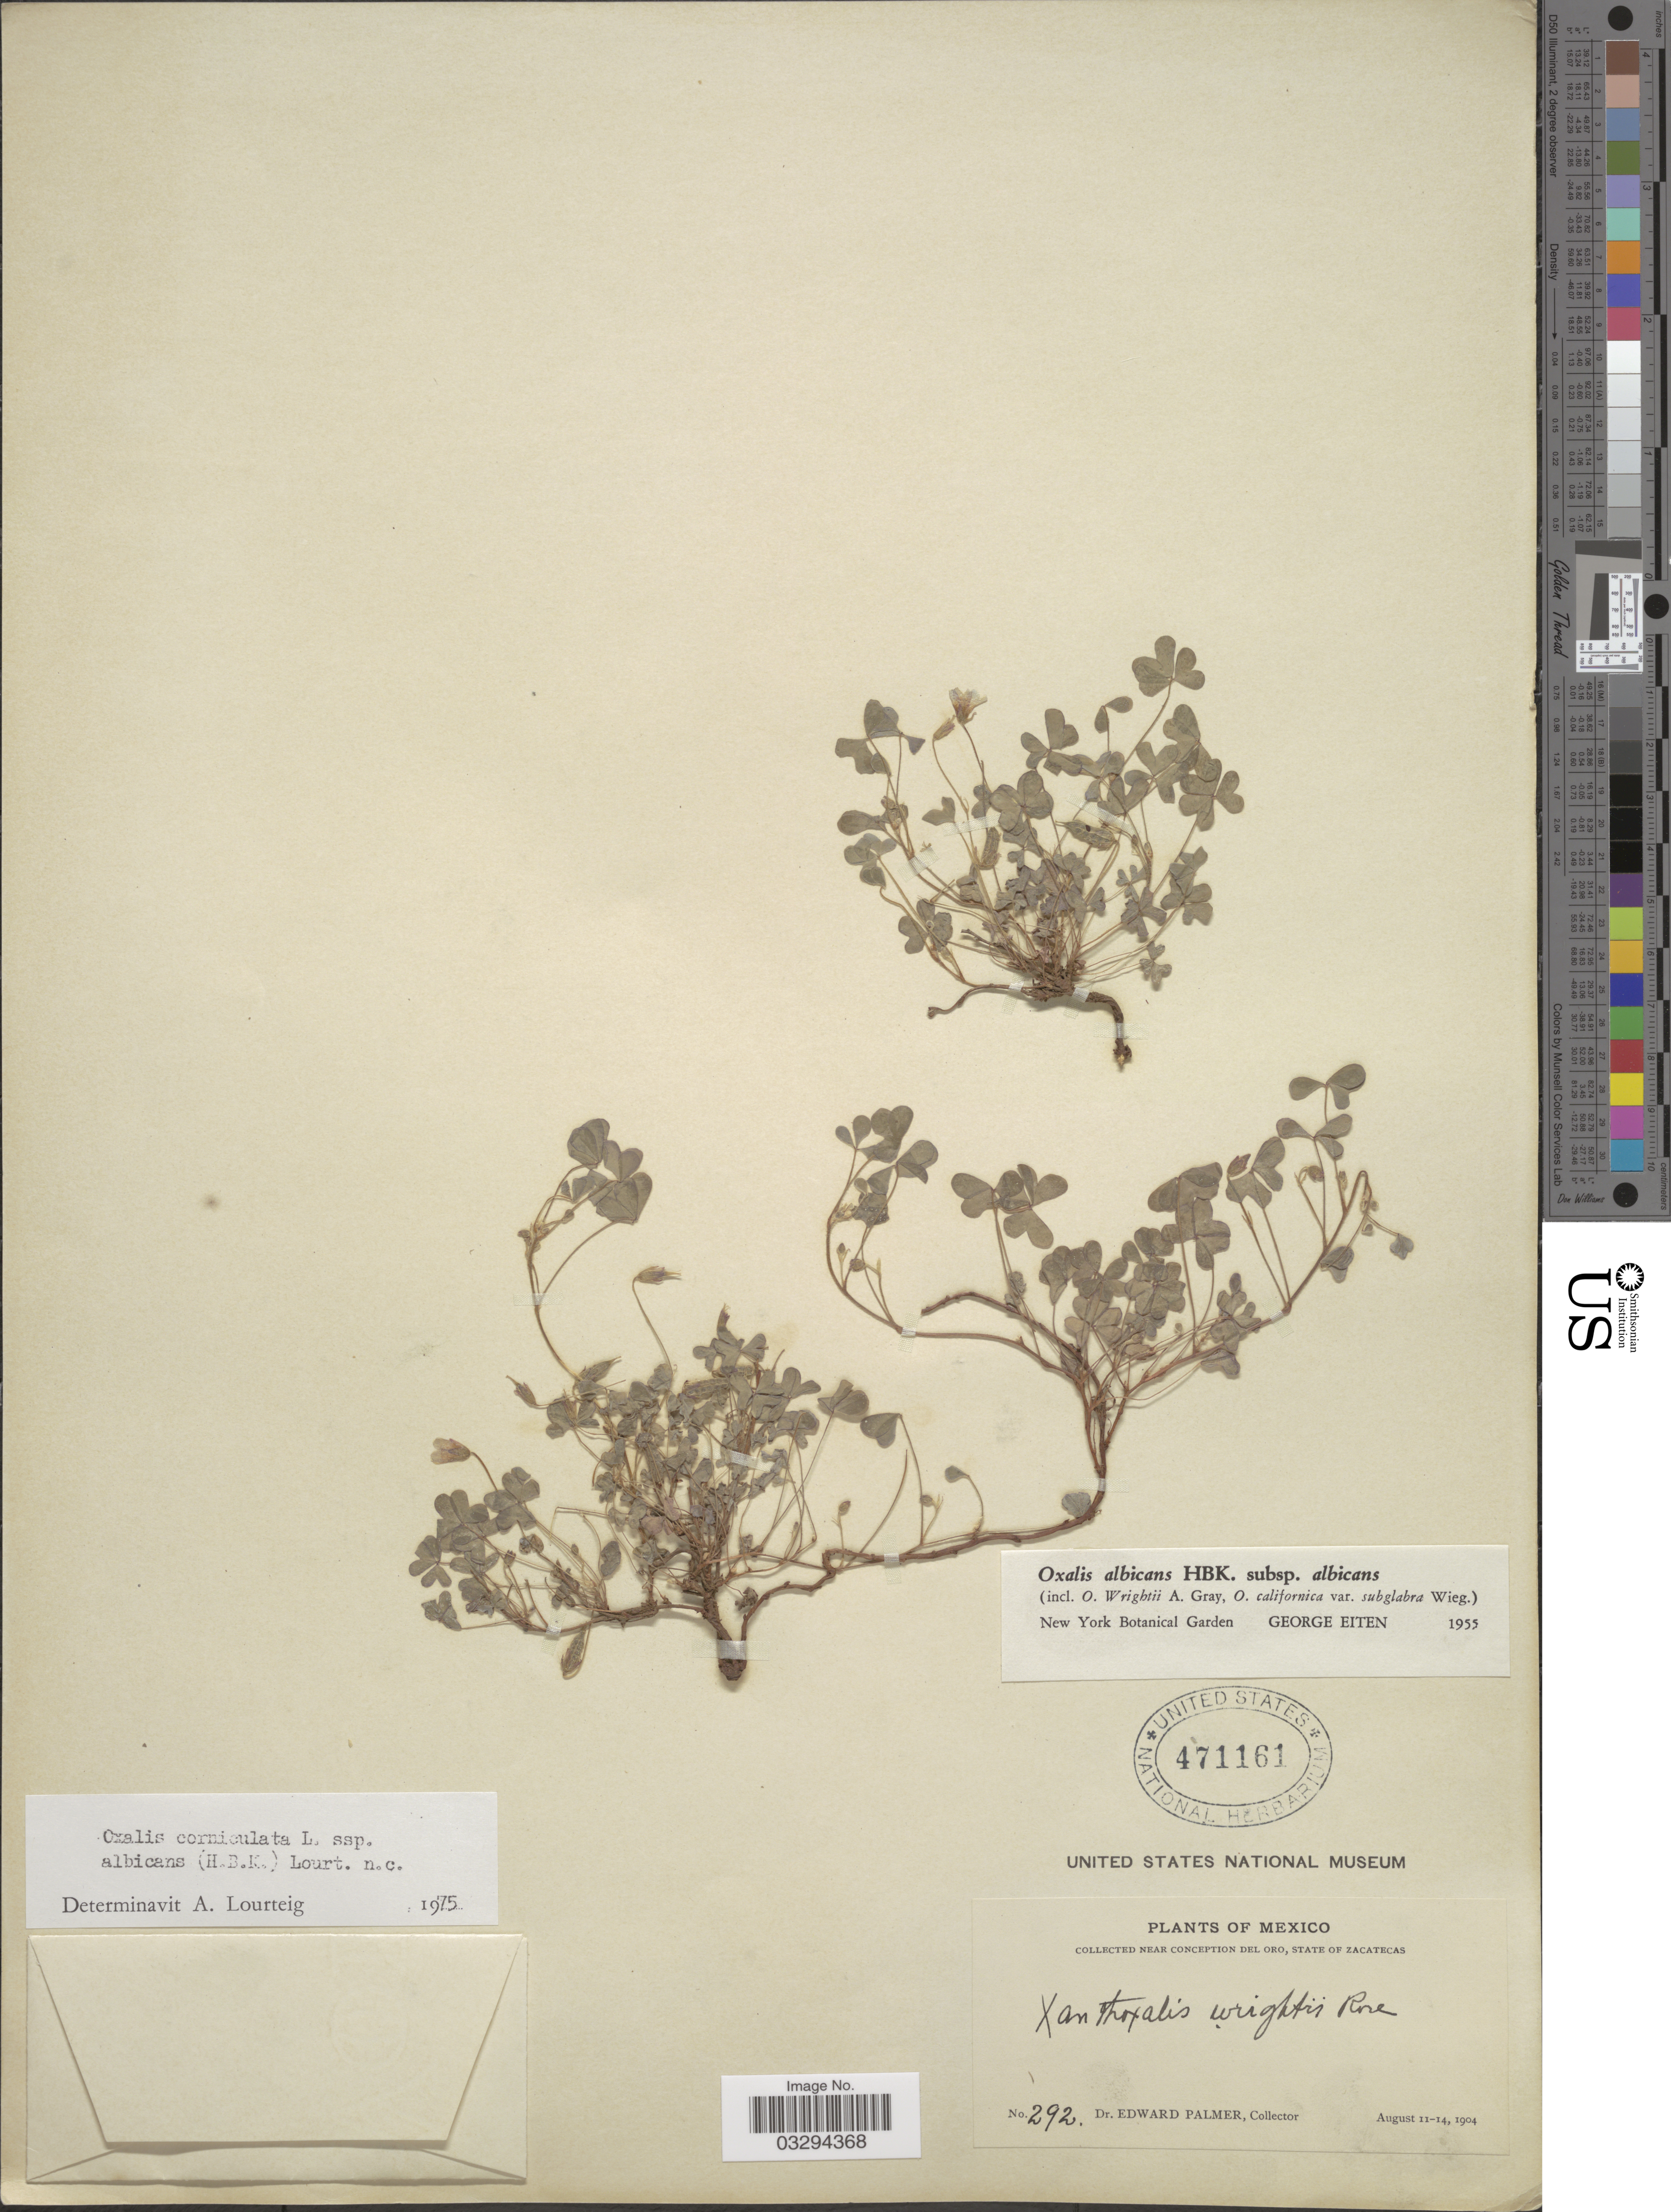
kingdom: Plantae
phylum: Tracheophyta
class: Magnoliopsida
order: Oxalidales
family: Oxalidaceae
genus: Oxalis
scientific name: Oxalis corniculata subsp. albicans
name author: (Kunth) Lourteig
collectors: E. Palmer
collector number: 292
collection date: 1904-08-11/1904-08-14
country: Mexico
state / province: Zacatecas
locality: Near Conception del Oro.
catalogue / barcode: US 471161